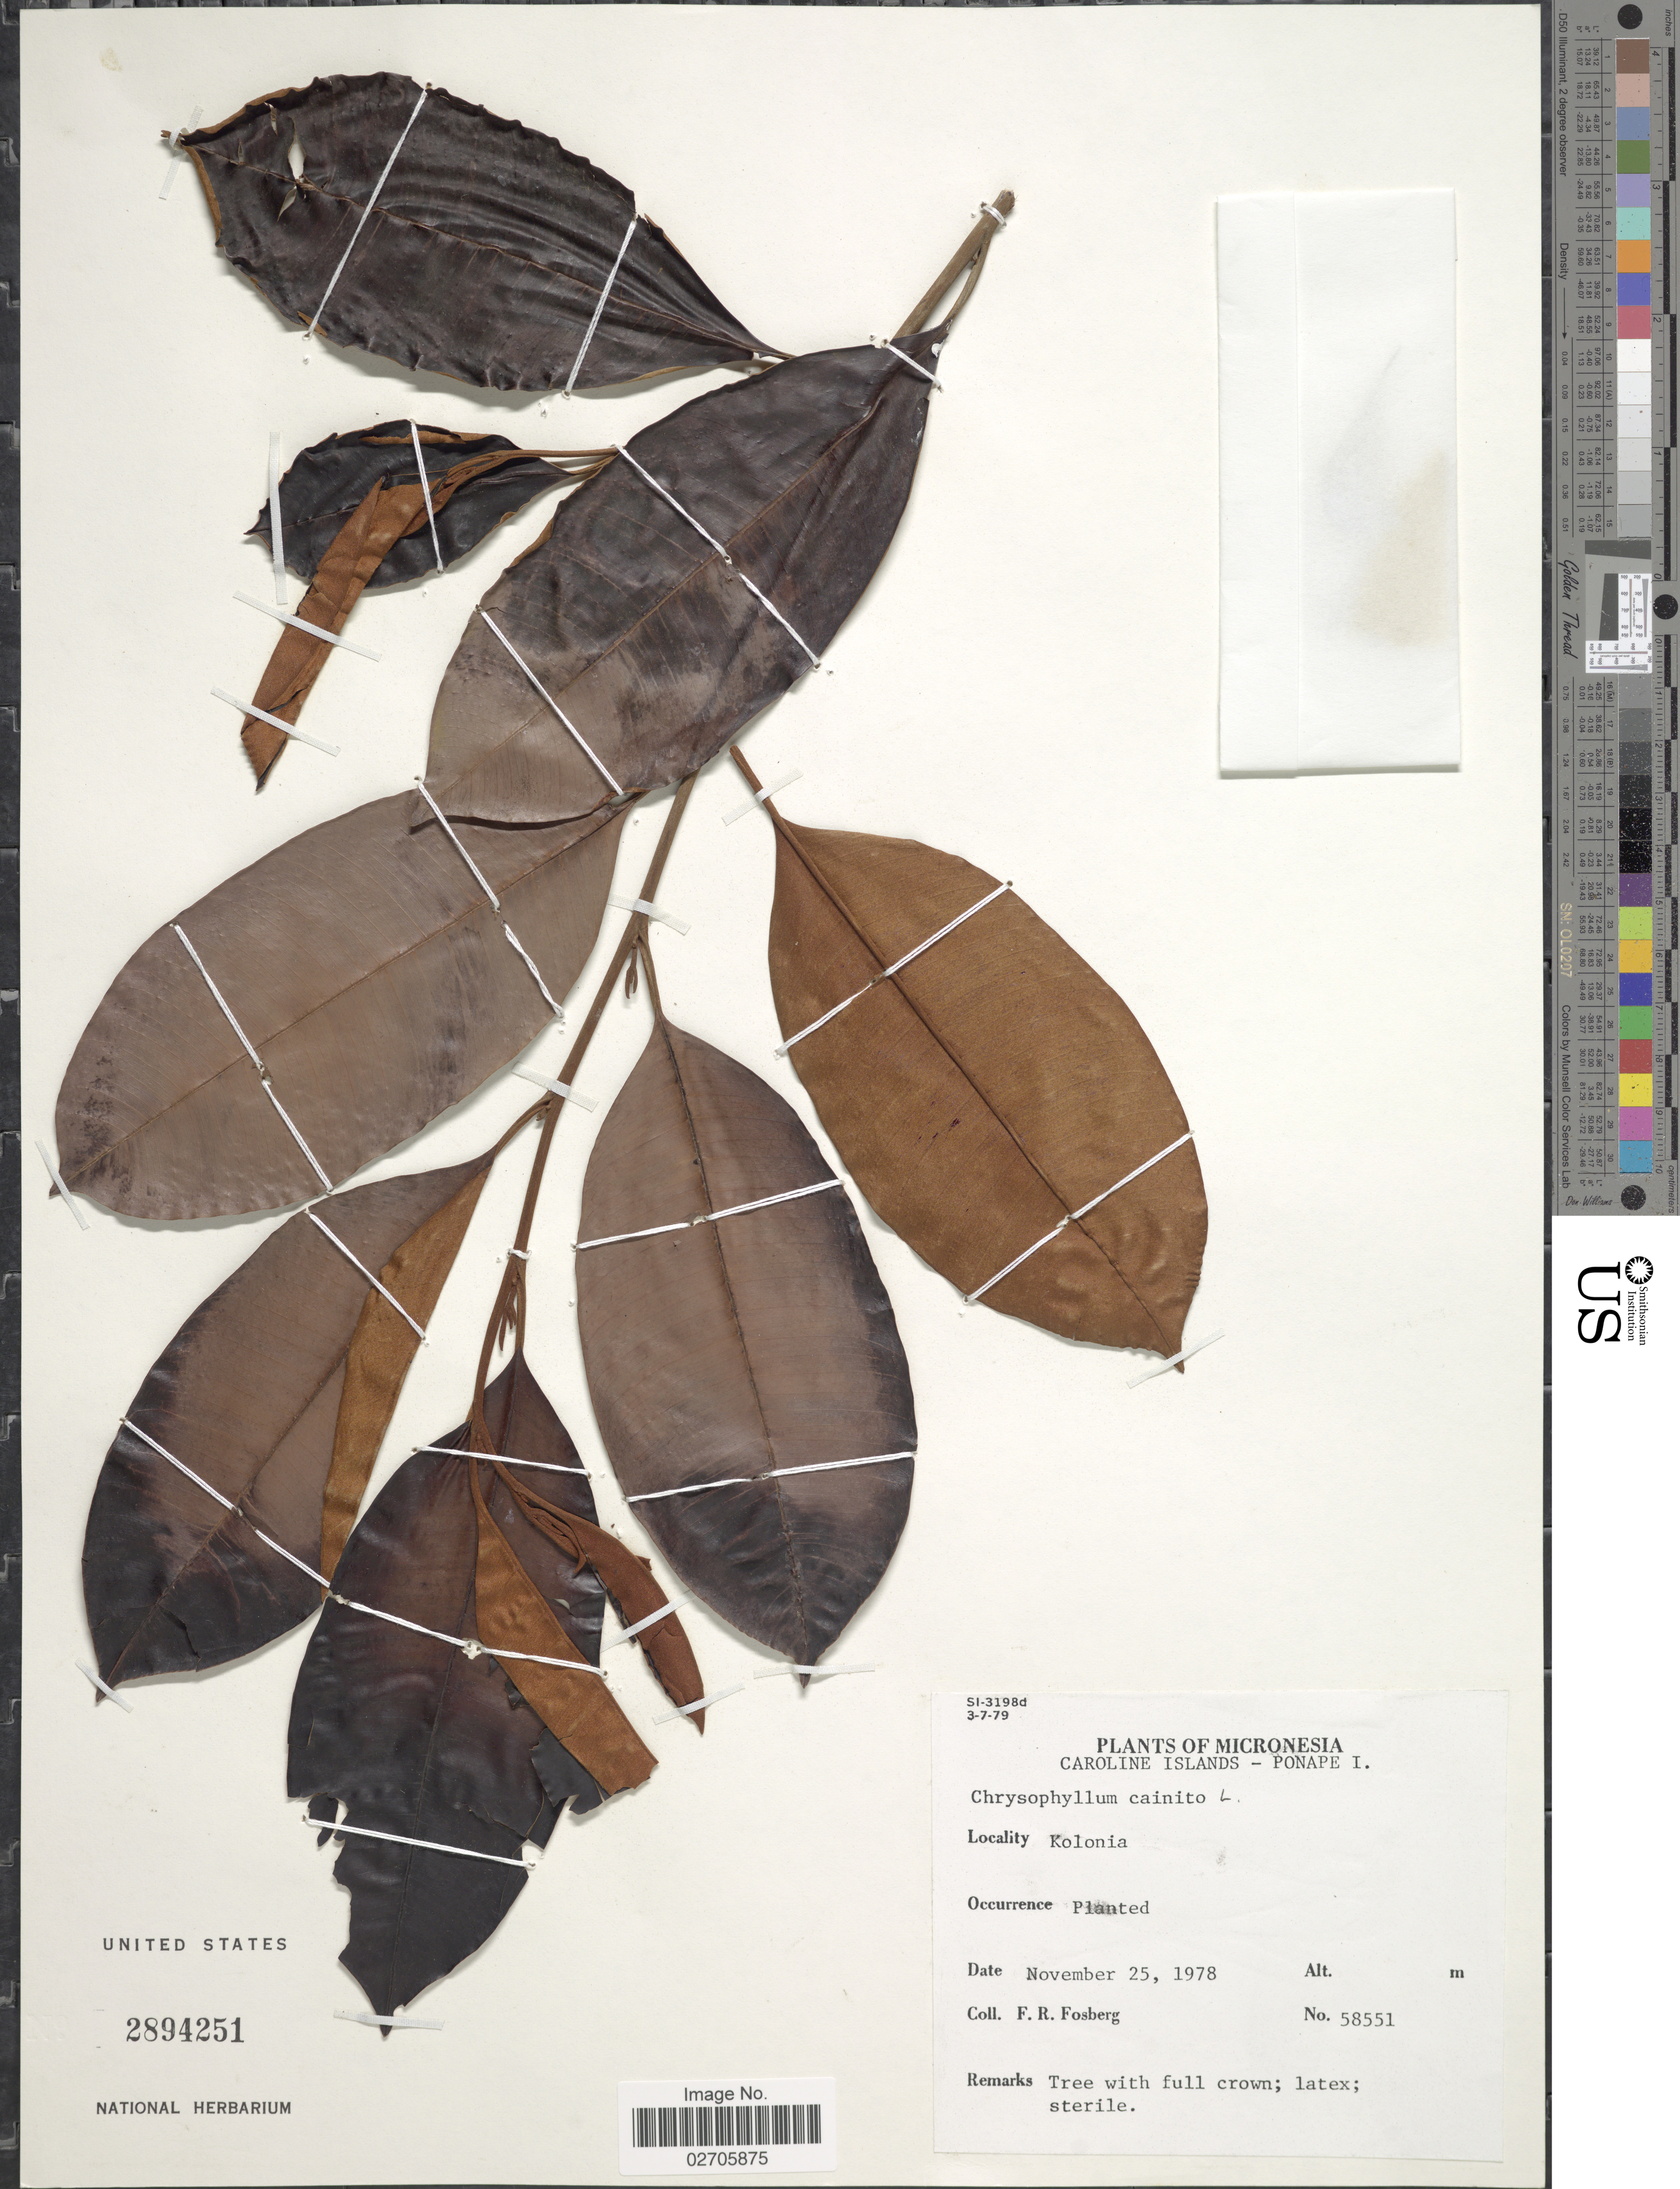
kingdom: Plantae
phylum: Tracheophyta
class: Magnoliopsida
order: Ericales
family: Sapotaceae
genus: Chrysophyllum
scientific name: Chrysophyllum cainito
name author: L.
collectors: F. R. Fosberg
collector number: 58551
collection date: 1978-11-25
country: Micronesia, Federated States of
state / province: Pohnpei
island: Pohnpei [Ponape]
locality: Micronesia, Caroline Islands - Ponape I. Kolonia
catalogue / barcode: US 2894251